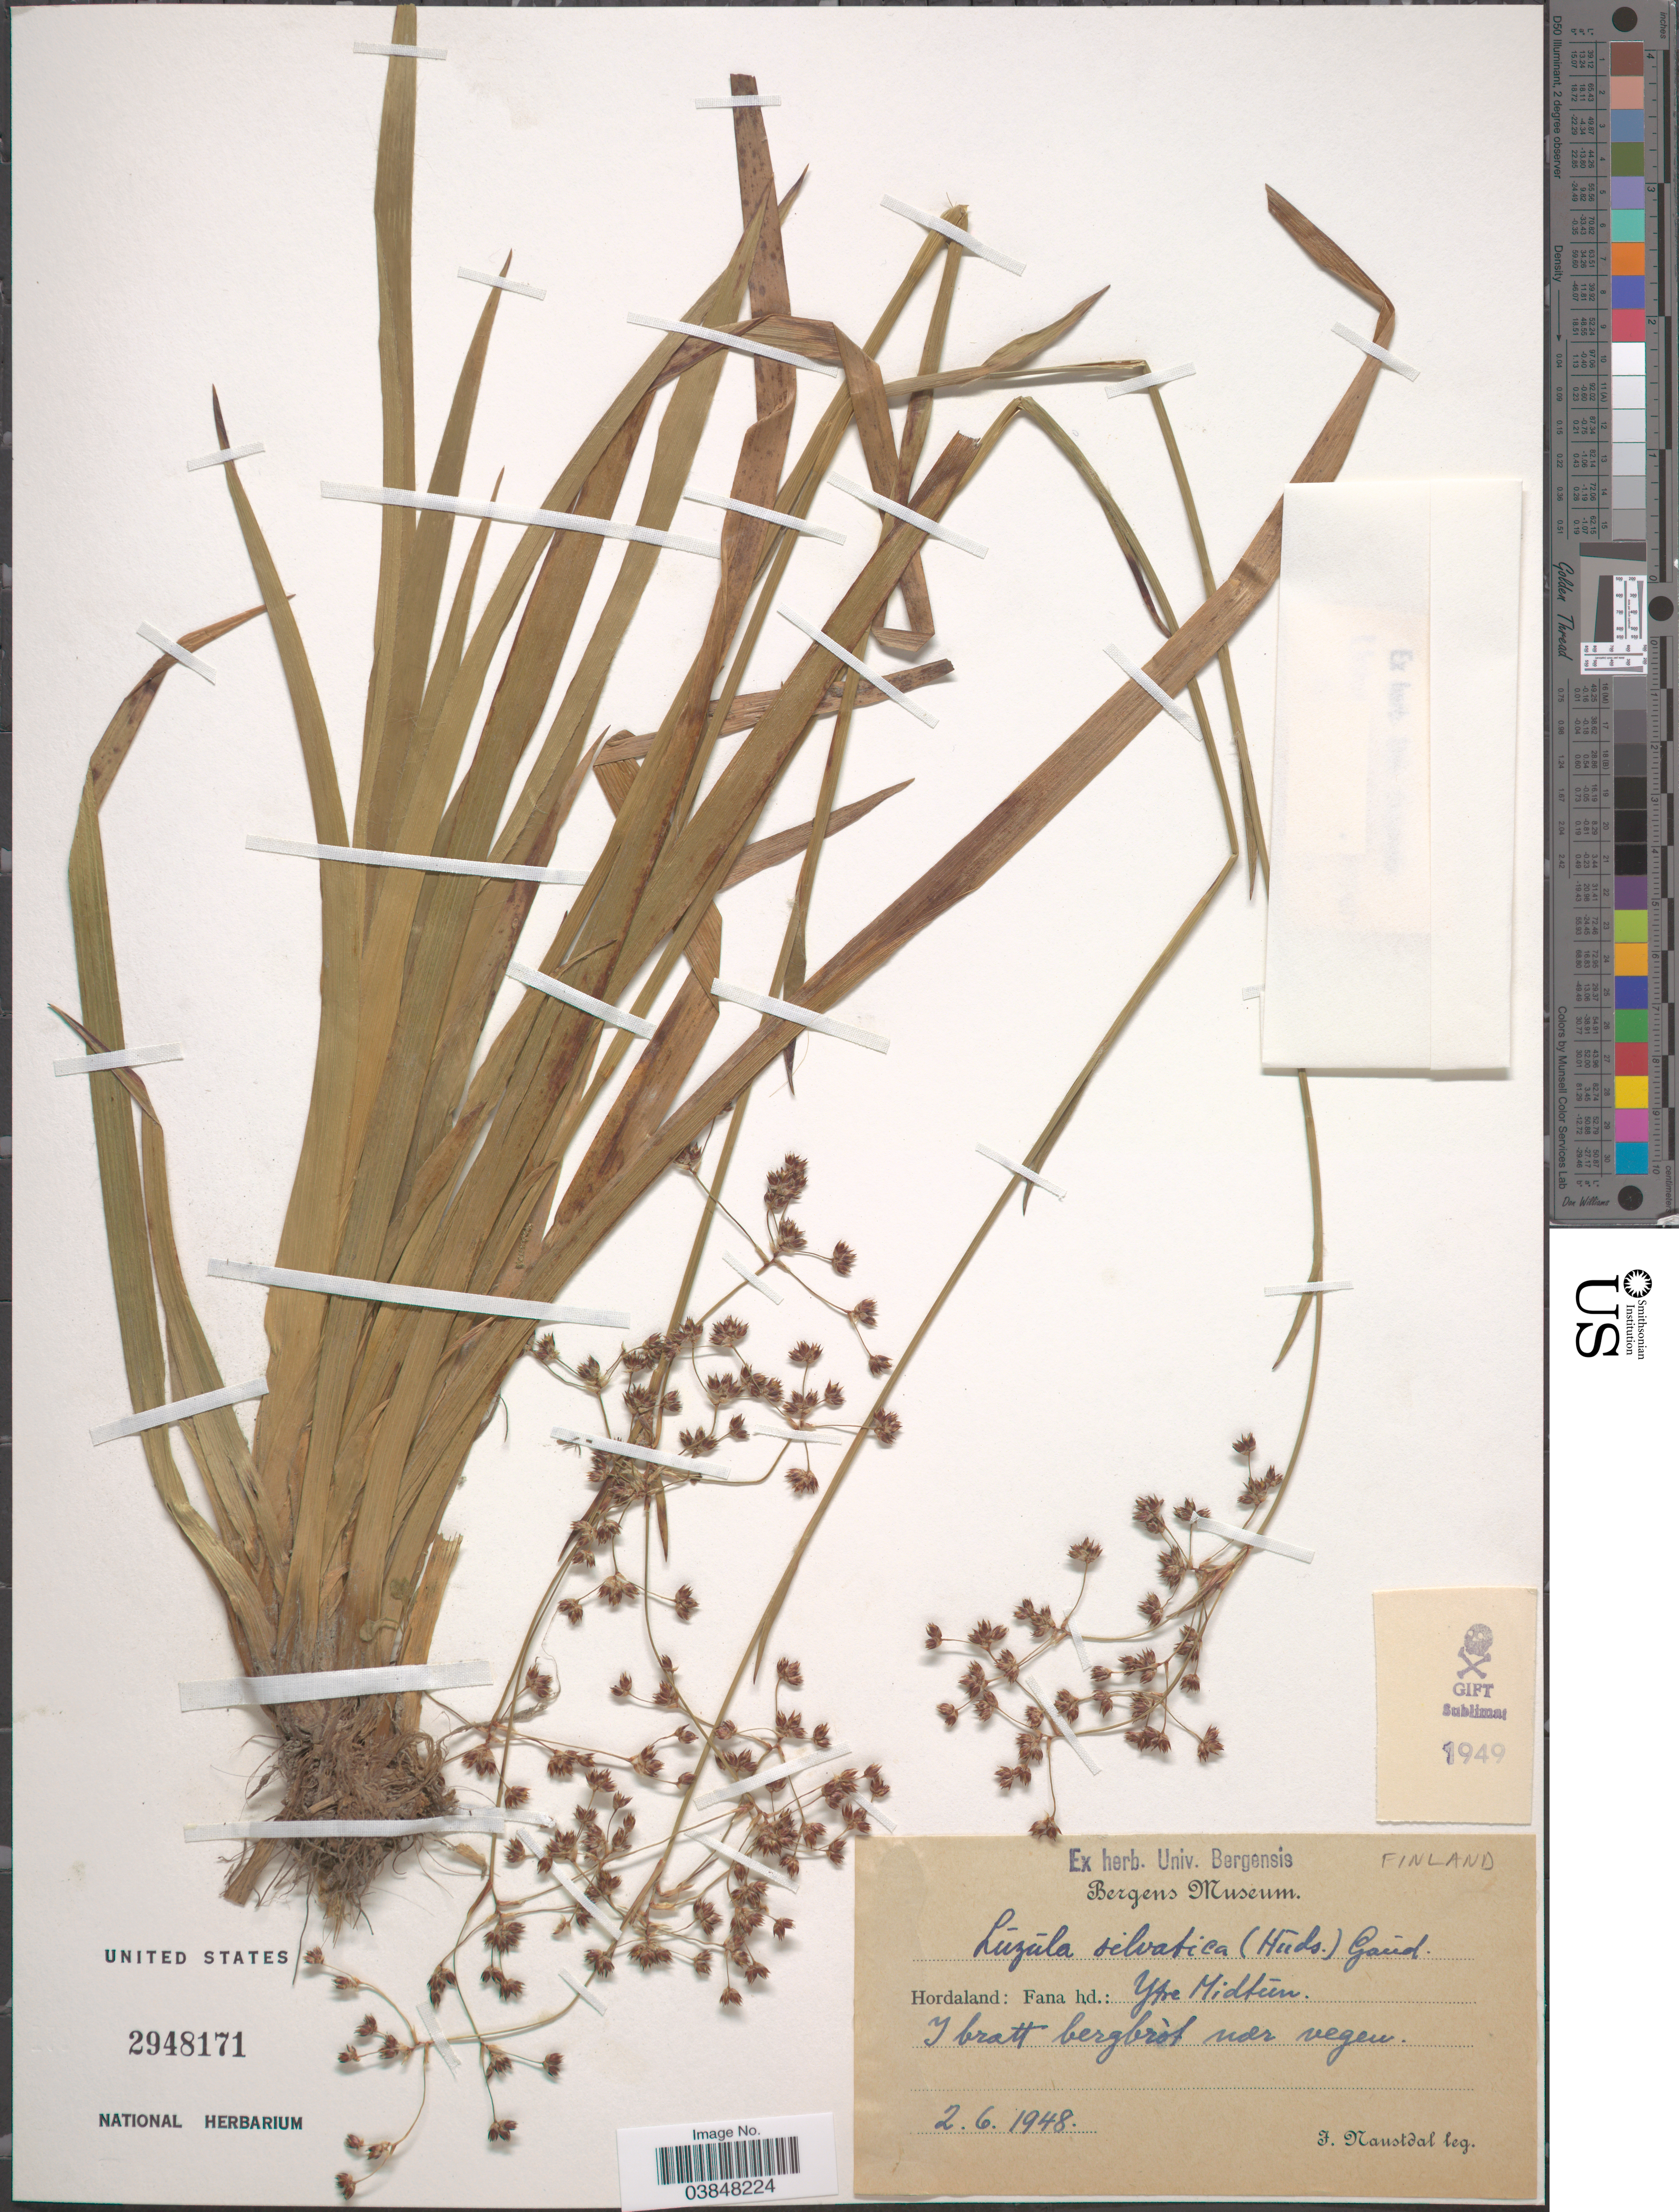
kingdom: Plantae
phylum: Tracheophyta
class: Liliopsida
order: Poales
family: Juncaceae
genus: Luzula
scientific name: Luzula sylvatica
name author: (Huds.) Gaudin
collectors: J. Naustdal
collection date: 1948-06-02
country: Norway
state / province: Hordaland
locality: Fana hd.: Ytre Midtun. I bratt bergbròt udr vegen.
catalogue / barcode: US 2948171